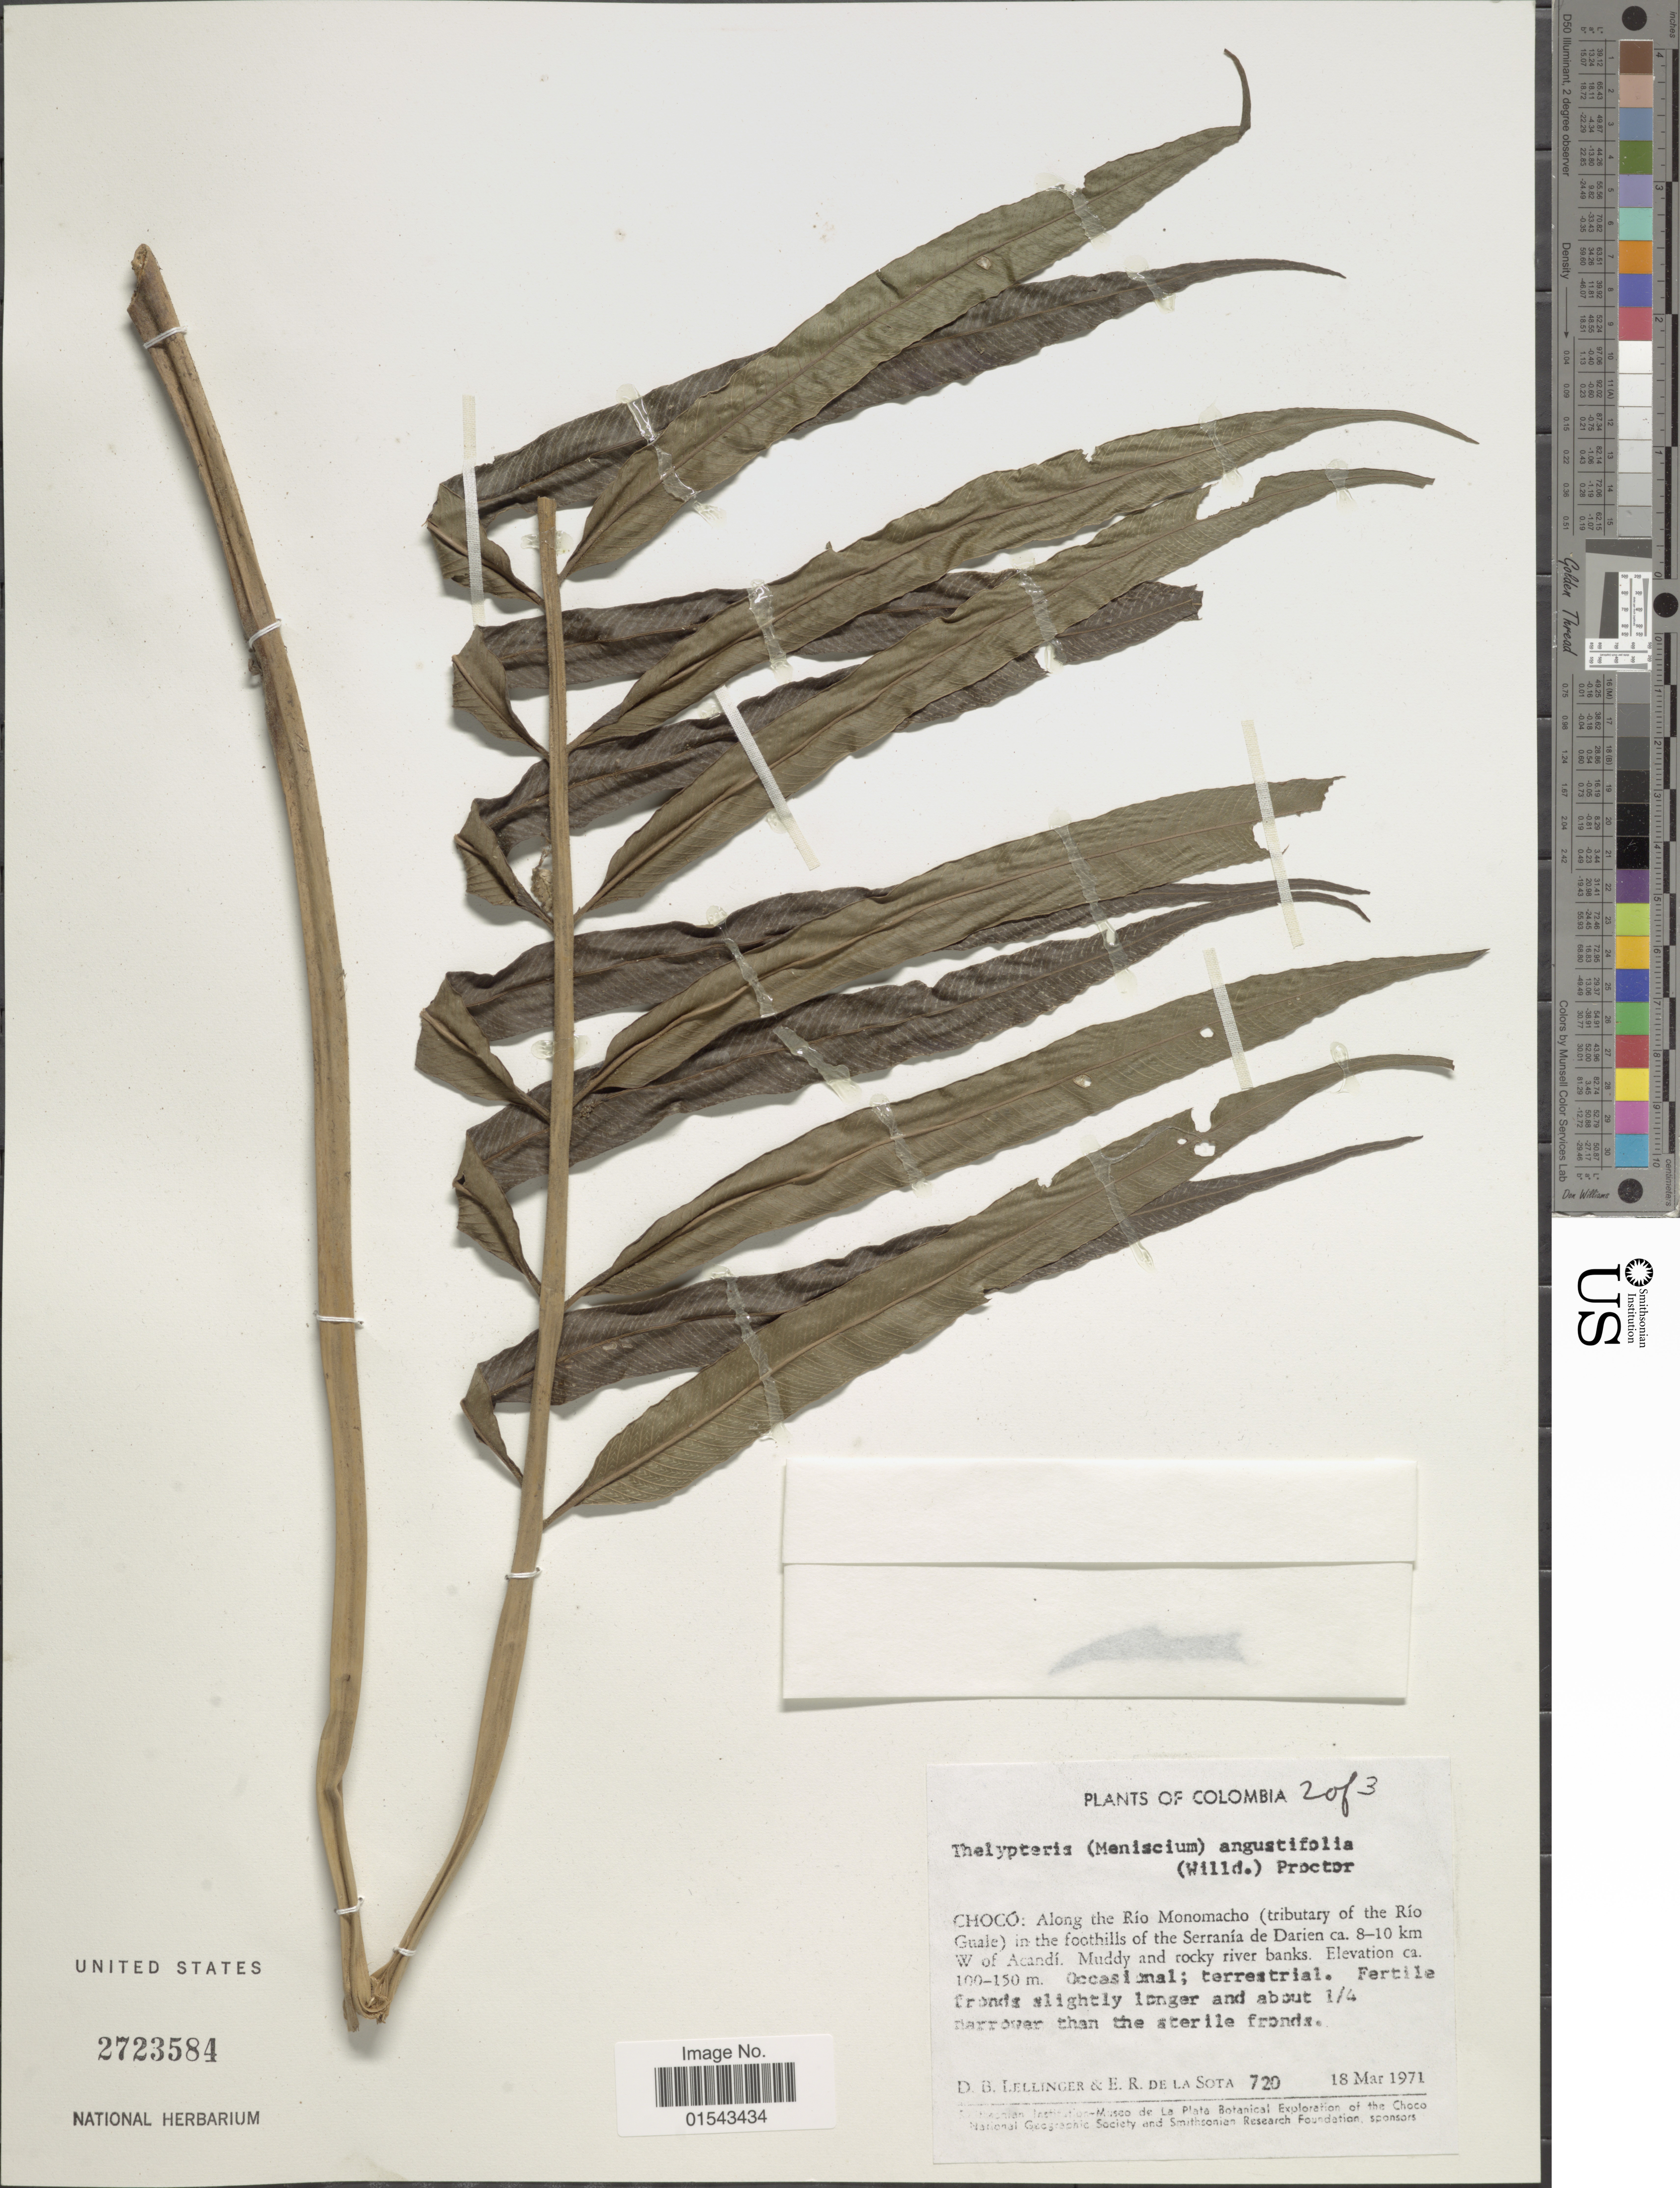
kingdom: Plantae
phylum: Tracheophyta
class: Polypodiopsida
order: Polypodiales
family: Thelypteridaceae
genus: Meniscium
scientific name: Meniscium angustifolium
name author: Willd.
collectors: D. B. Lellinger & E. R. de la Sota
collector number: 720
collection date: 1971-03-18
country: Colombia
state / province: Chocó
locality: Along the Río Monomacho (tributary of the Río Guale) in the foothills of the Serranía de Darien ca. 8-10 km W of Acandí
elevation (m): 100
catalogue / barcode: US 2723584